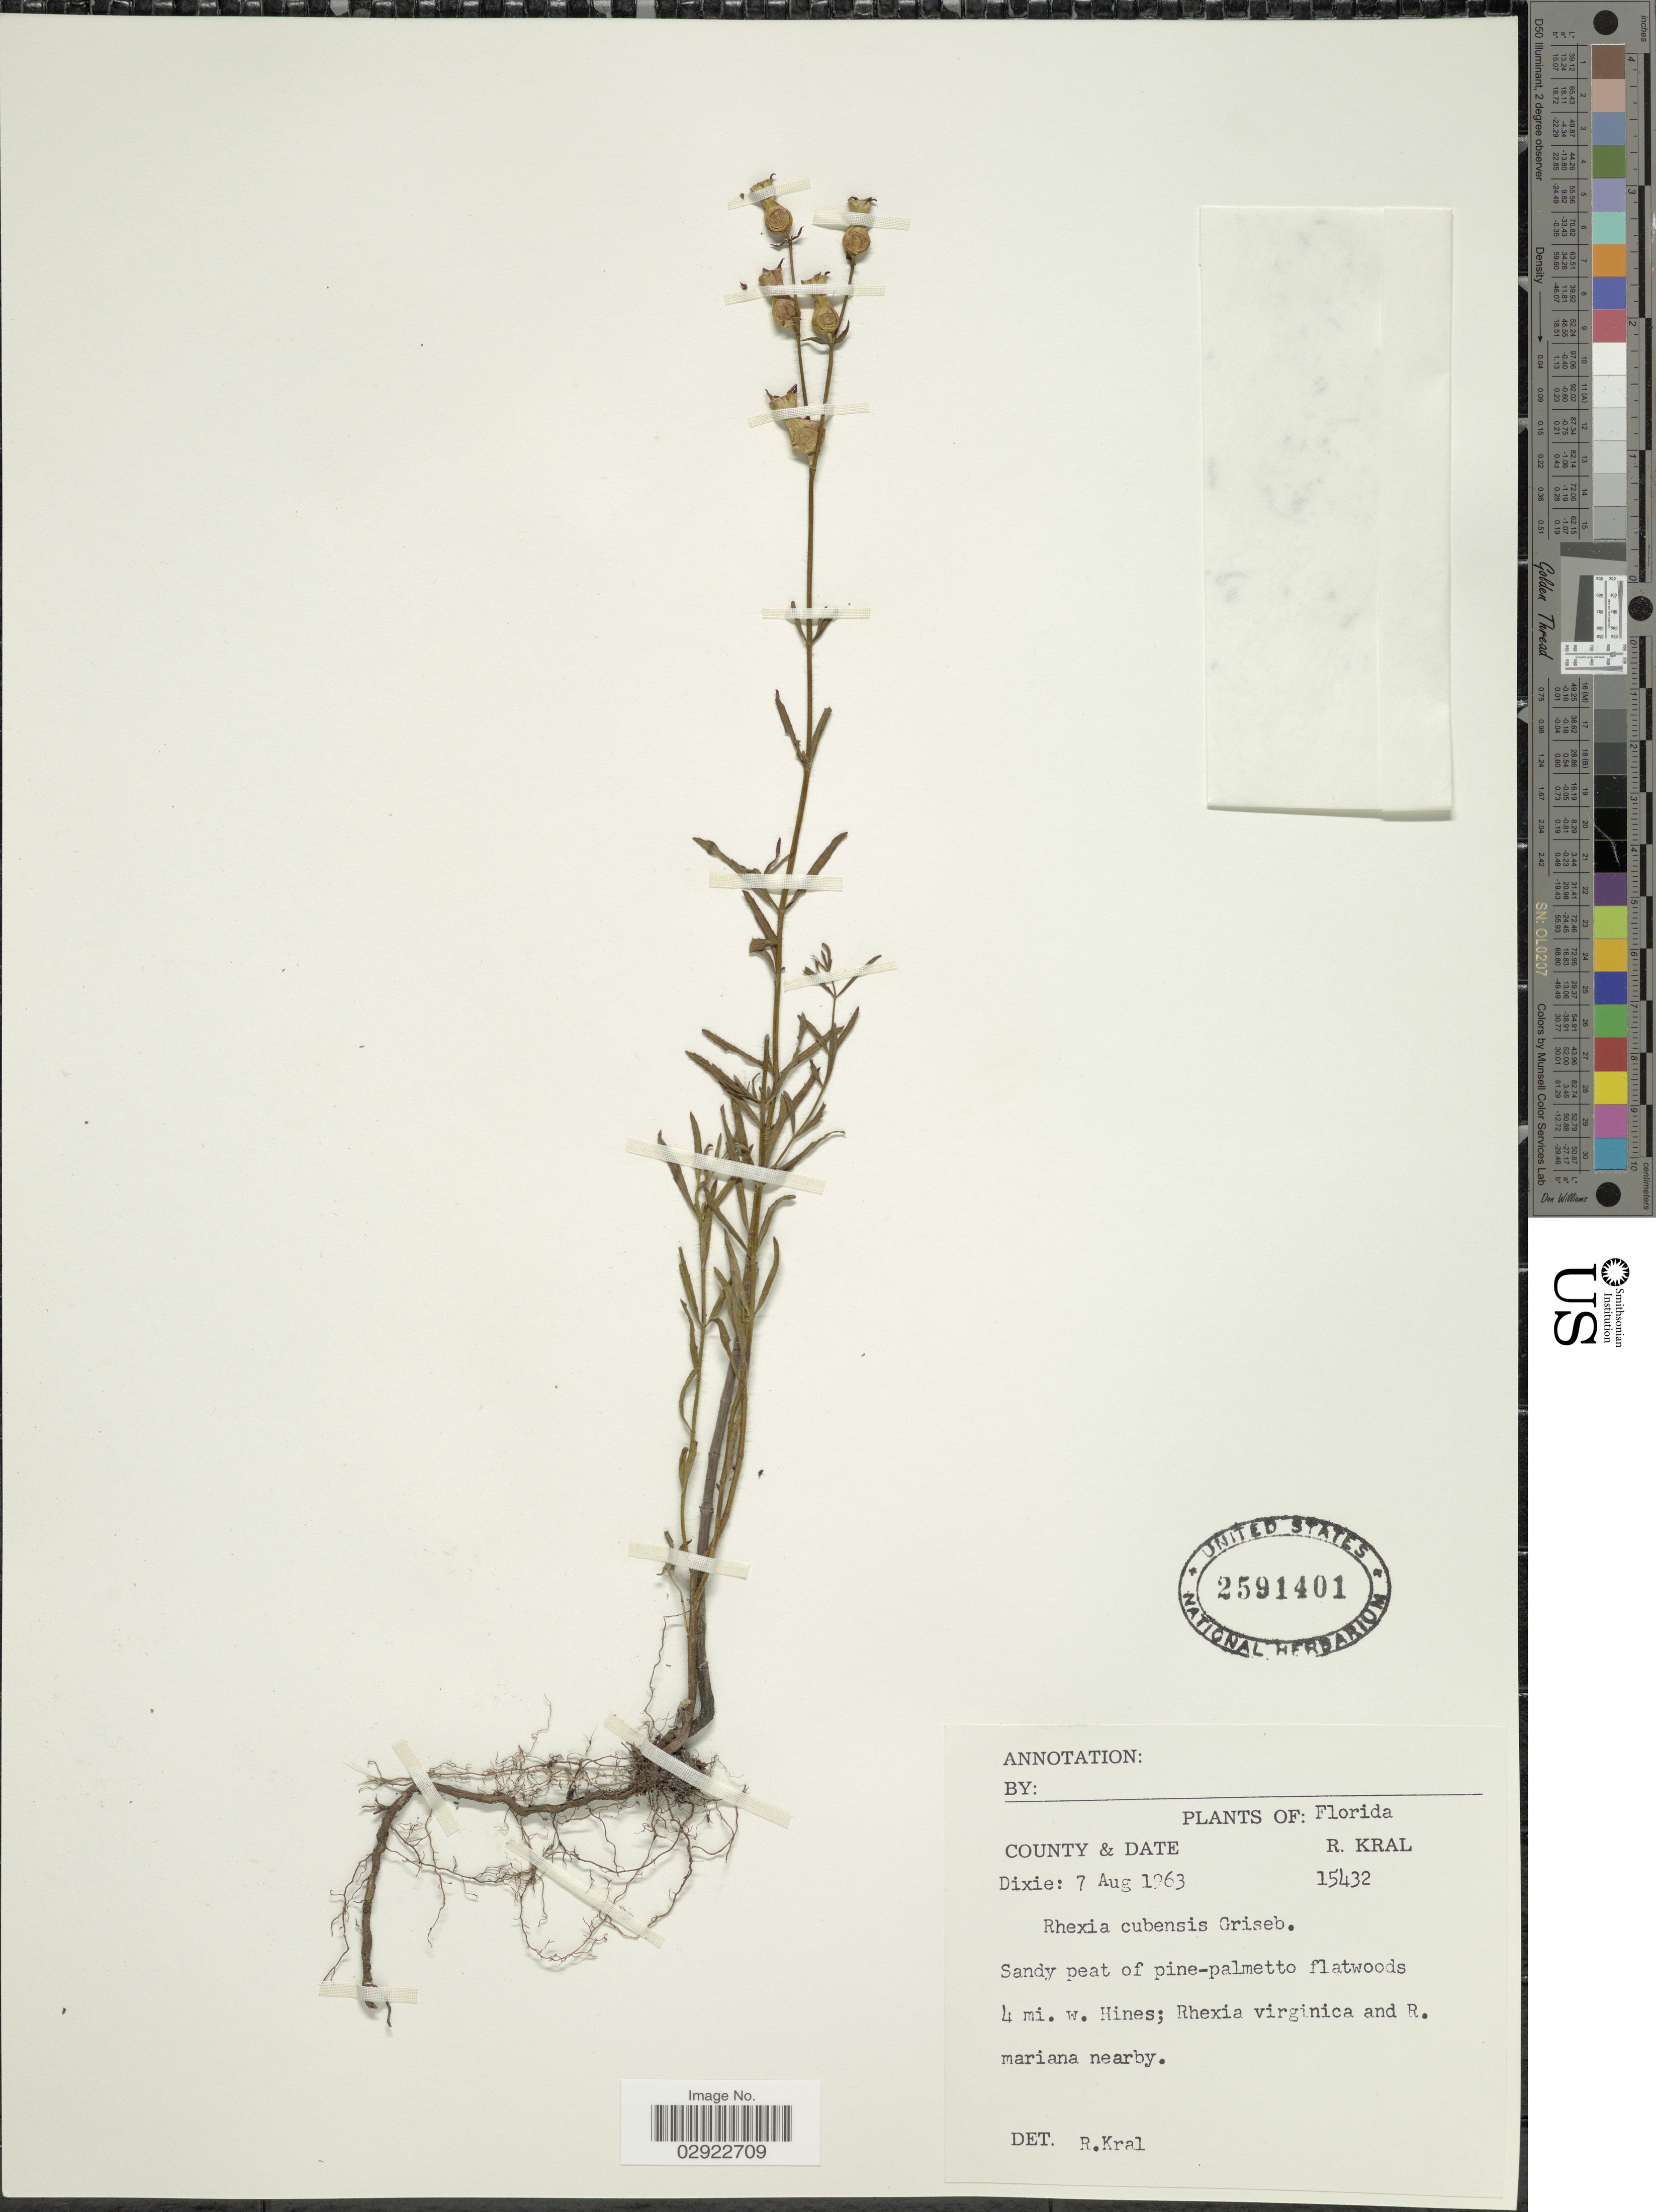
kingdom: Plantae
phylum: Tracheophyta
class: Magnoliopsida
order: Myrtales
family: Melastomataceae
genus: Rhexia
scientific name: Rhexia cubensis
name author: Griseb.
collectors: R. Kral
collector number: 15432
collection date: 1963-08-07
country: United States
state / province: Florida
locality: Dixie County. Sandy peat of pine-palmetto flatwoods 4 mi. w. Hines.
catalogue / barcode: US 2591401